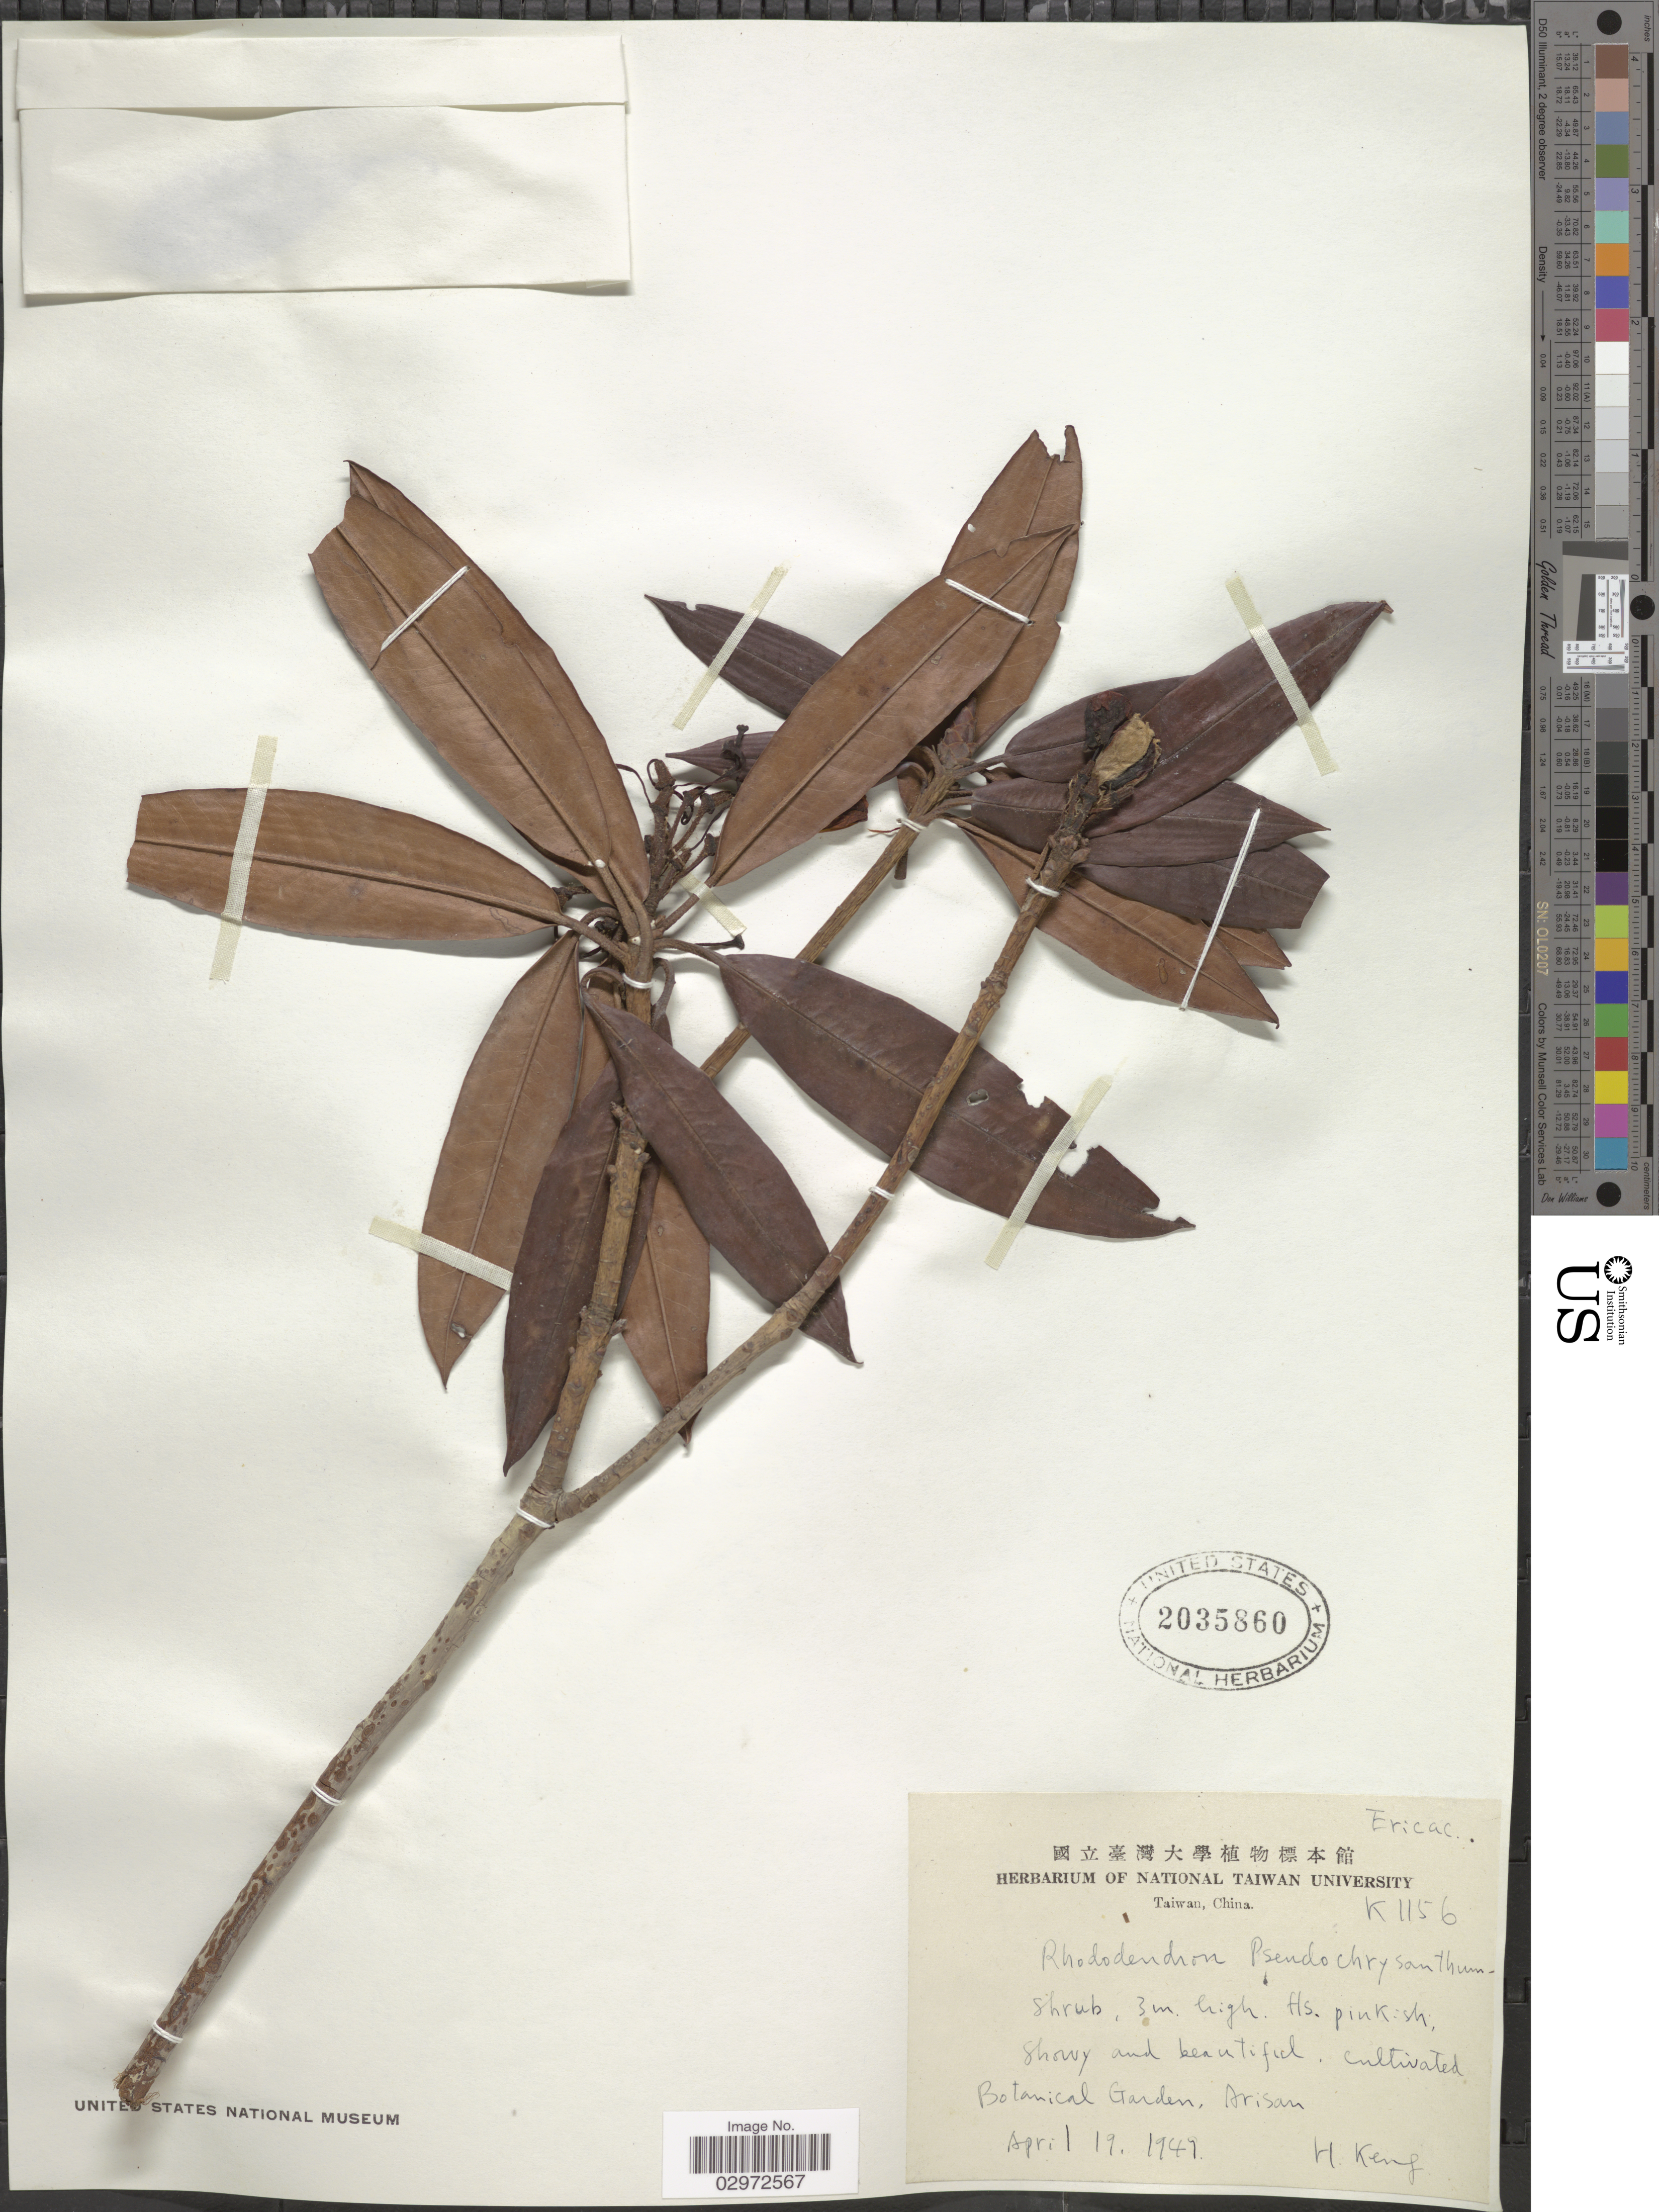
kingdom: Plantae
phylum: Tracheophyta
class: Magnoliopsida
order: Ericales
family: Ericaceae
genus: Rhododendron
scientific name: Rhododendron pseudochrysanthum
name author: Hayata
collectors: H. Keng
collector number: K 1156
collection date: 1947-04-19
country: Taiwan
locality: Botanical Garden, Arisan.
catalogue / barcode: US 2035860